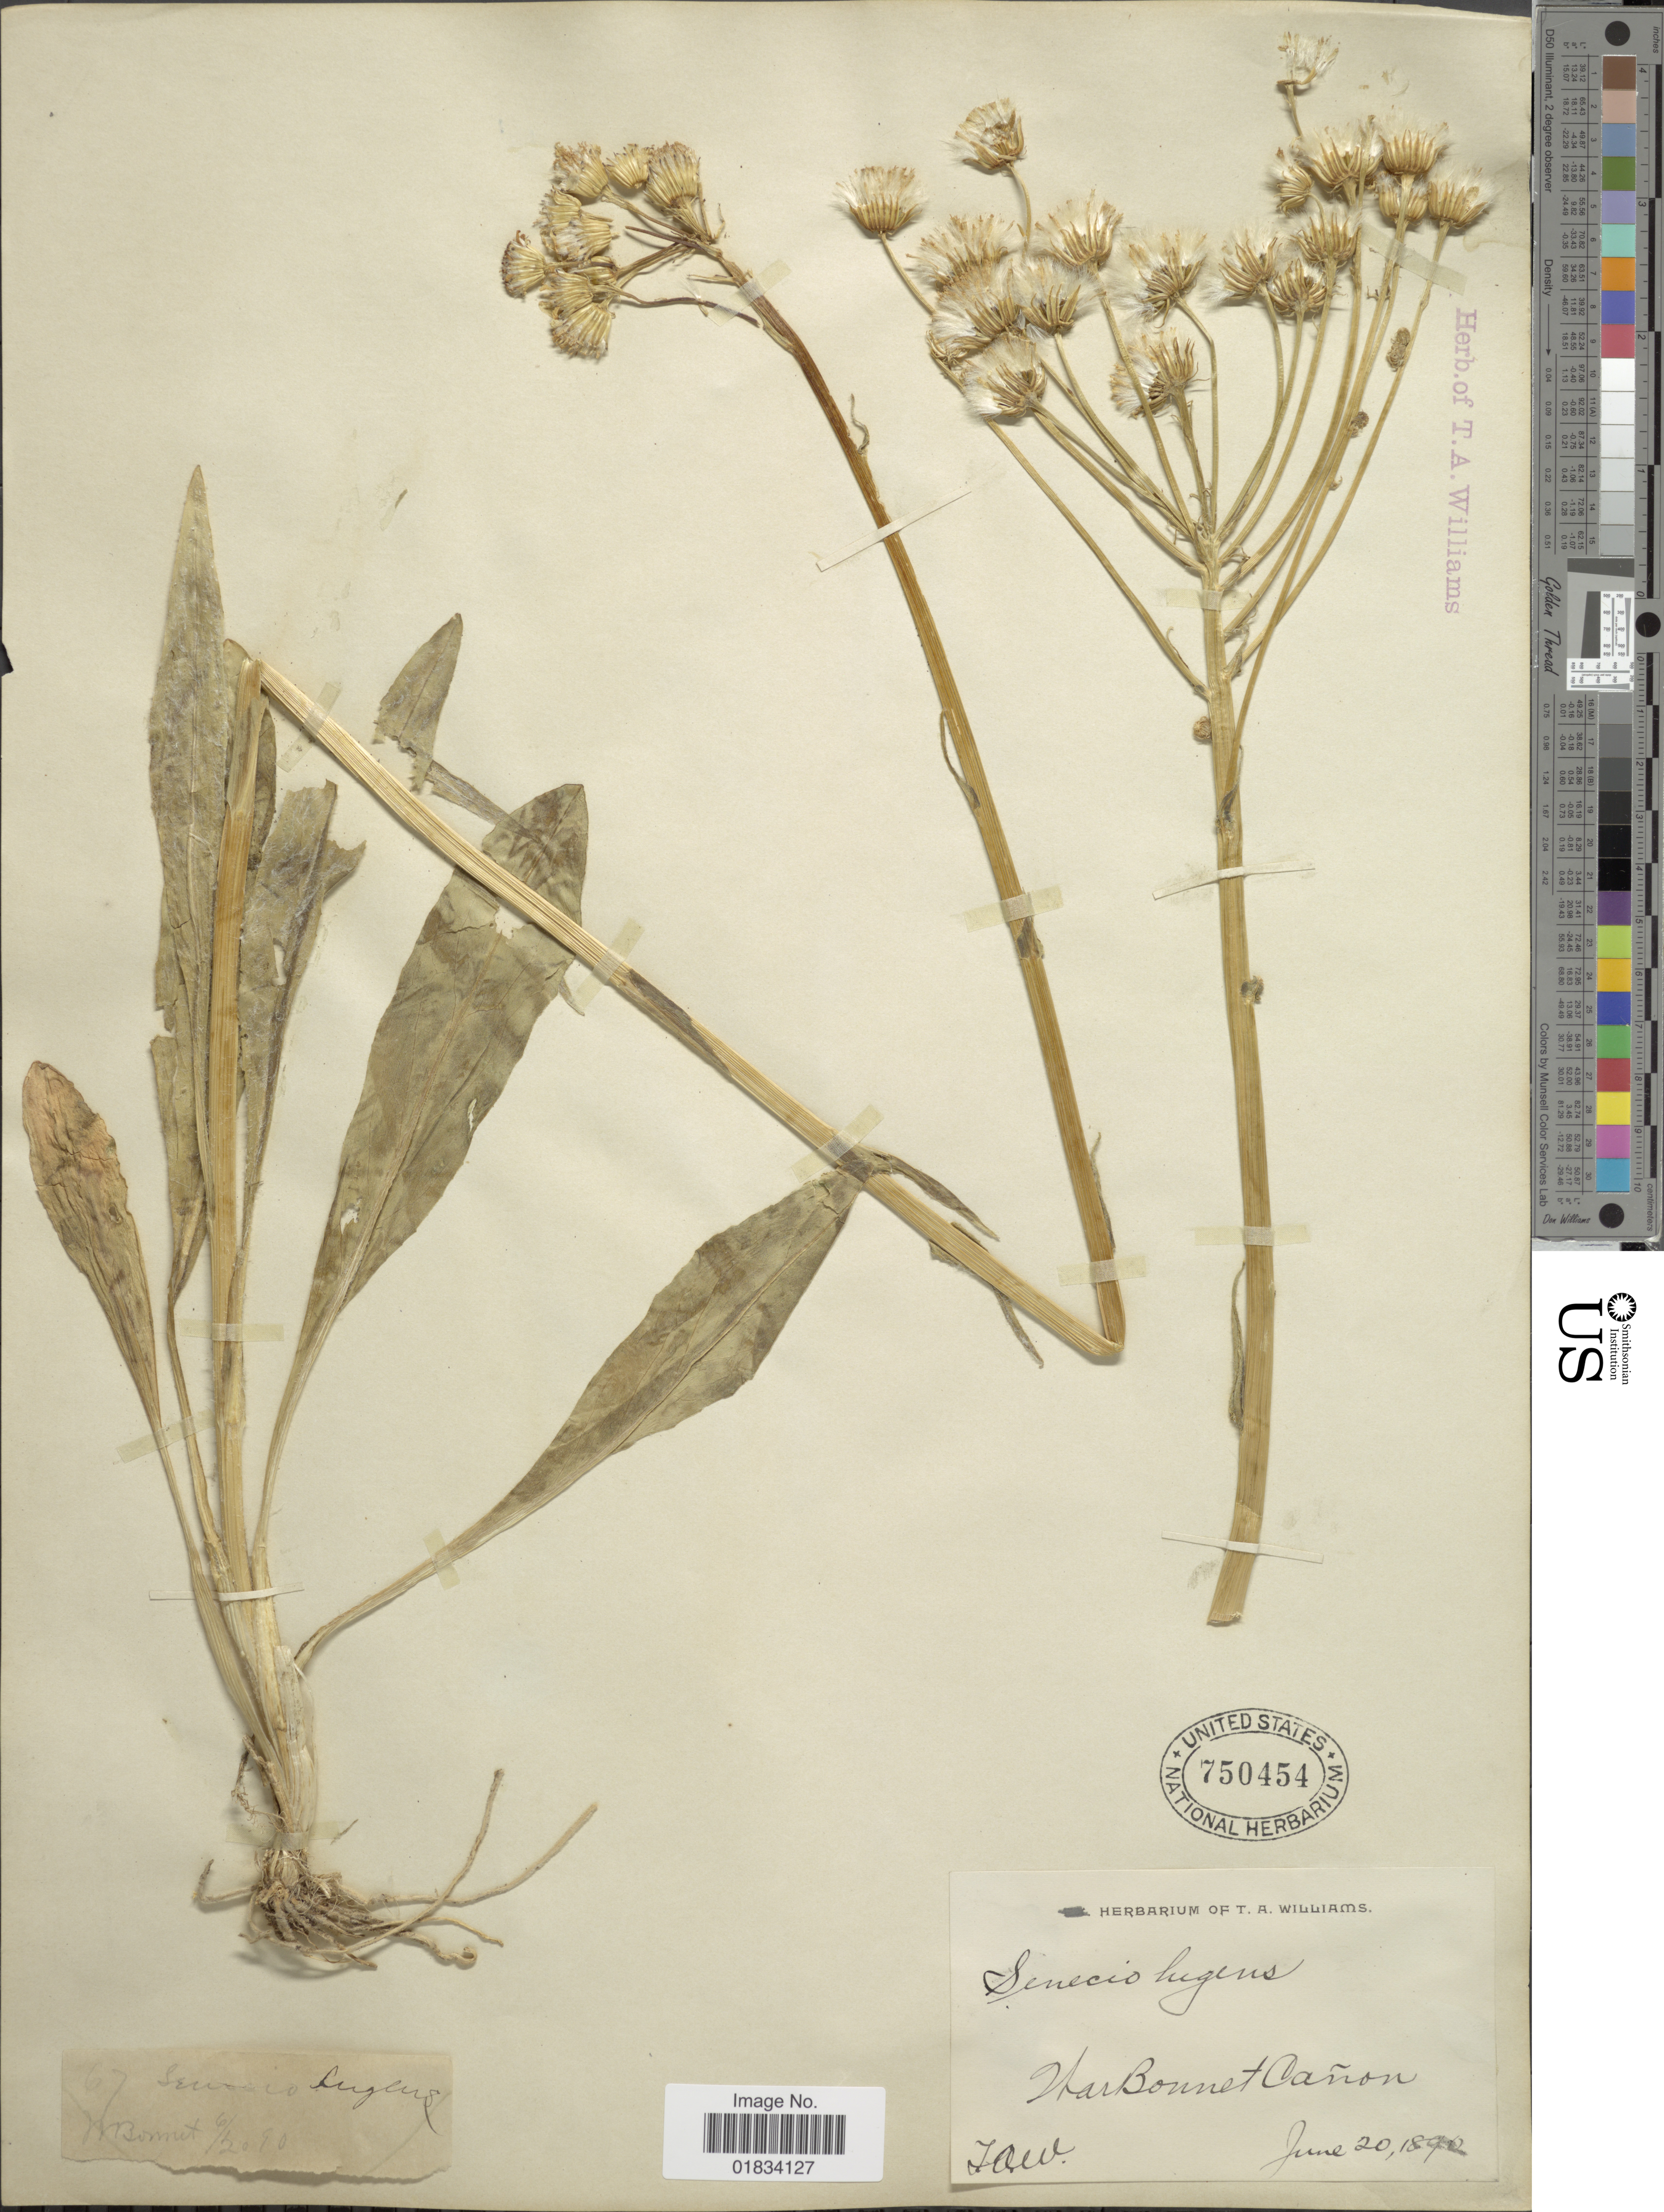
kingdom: Plantae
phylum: Tracheophyta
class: Magnoliopsida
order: Asterales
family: Asteraceae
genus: Senecio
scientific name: Senecio integerrimus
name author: Nutt.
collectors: T. A. Williams (herbarium)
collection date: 1890-06-20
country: United States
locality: WarBonnet Canon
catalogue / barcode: US 750454